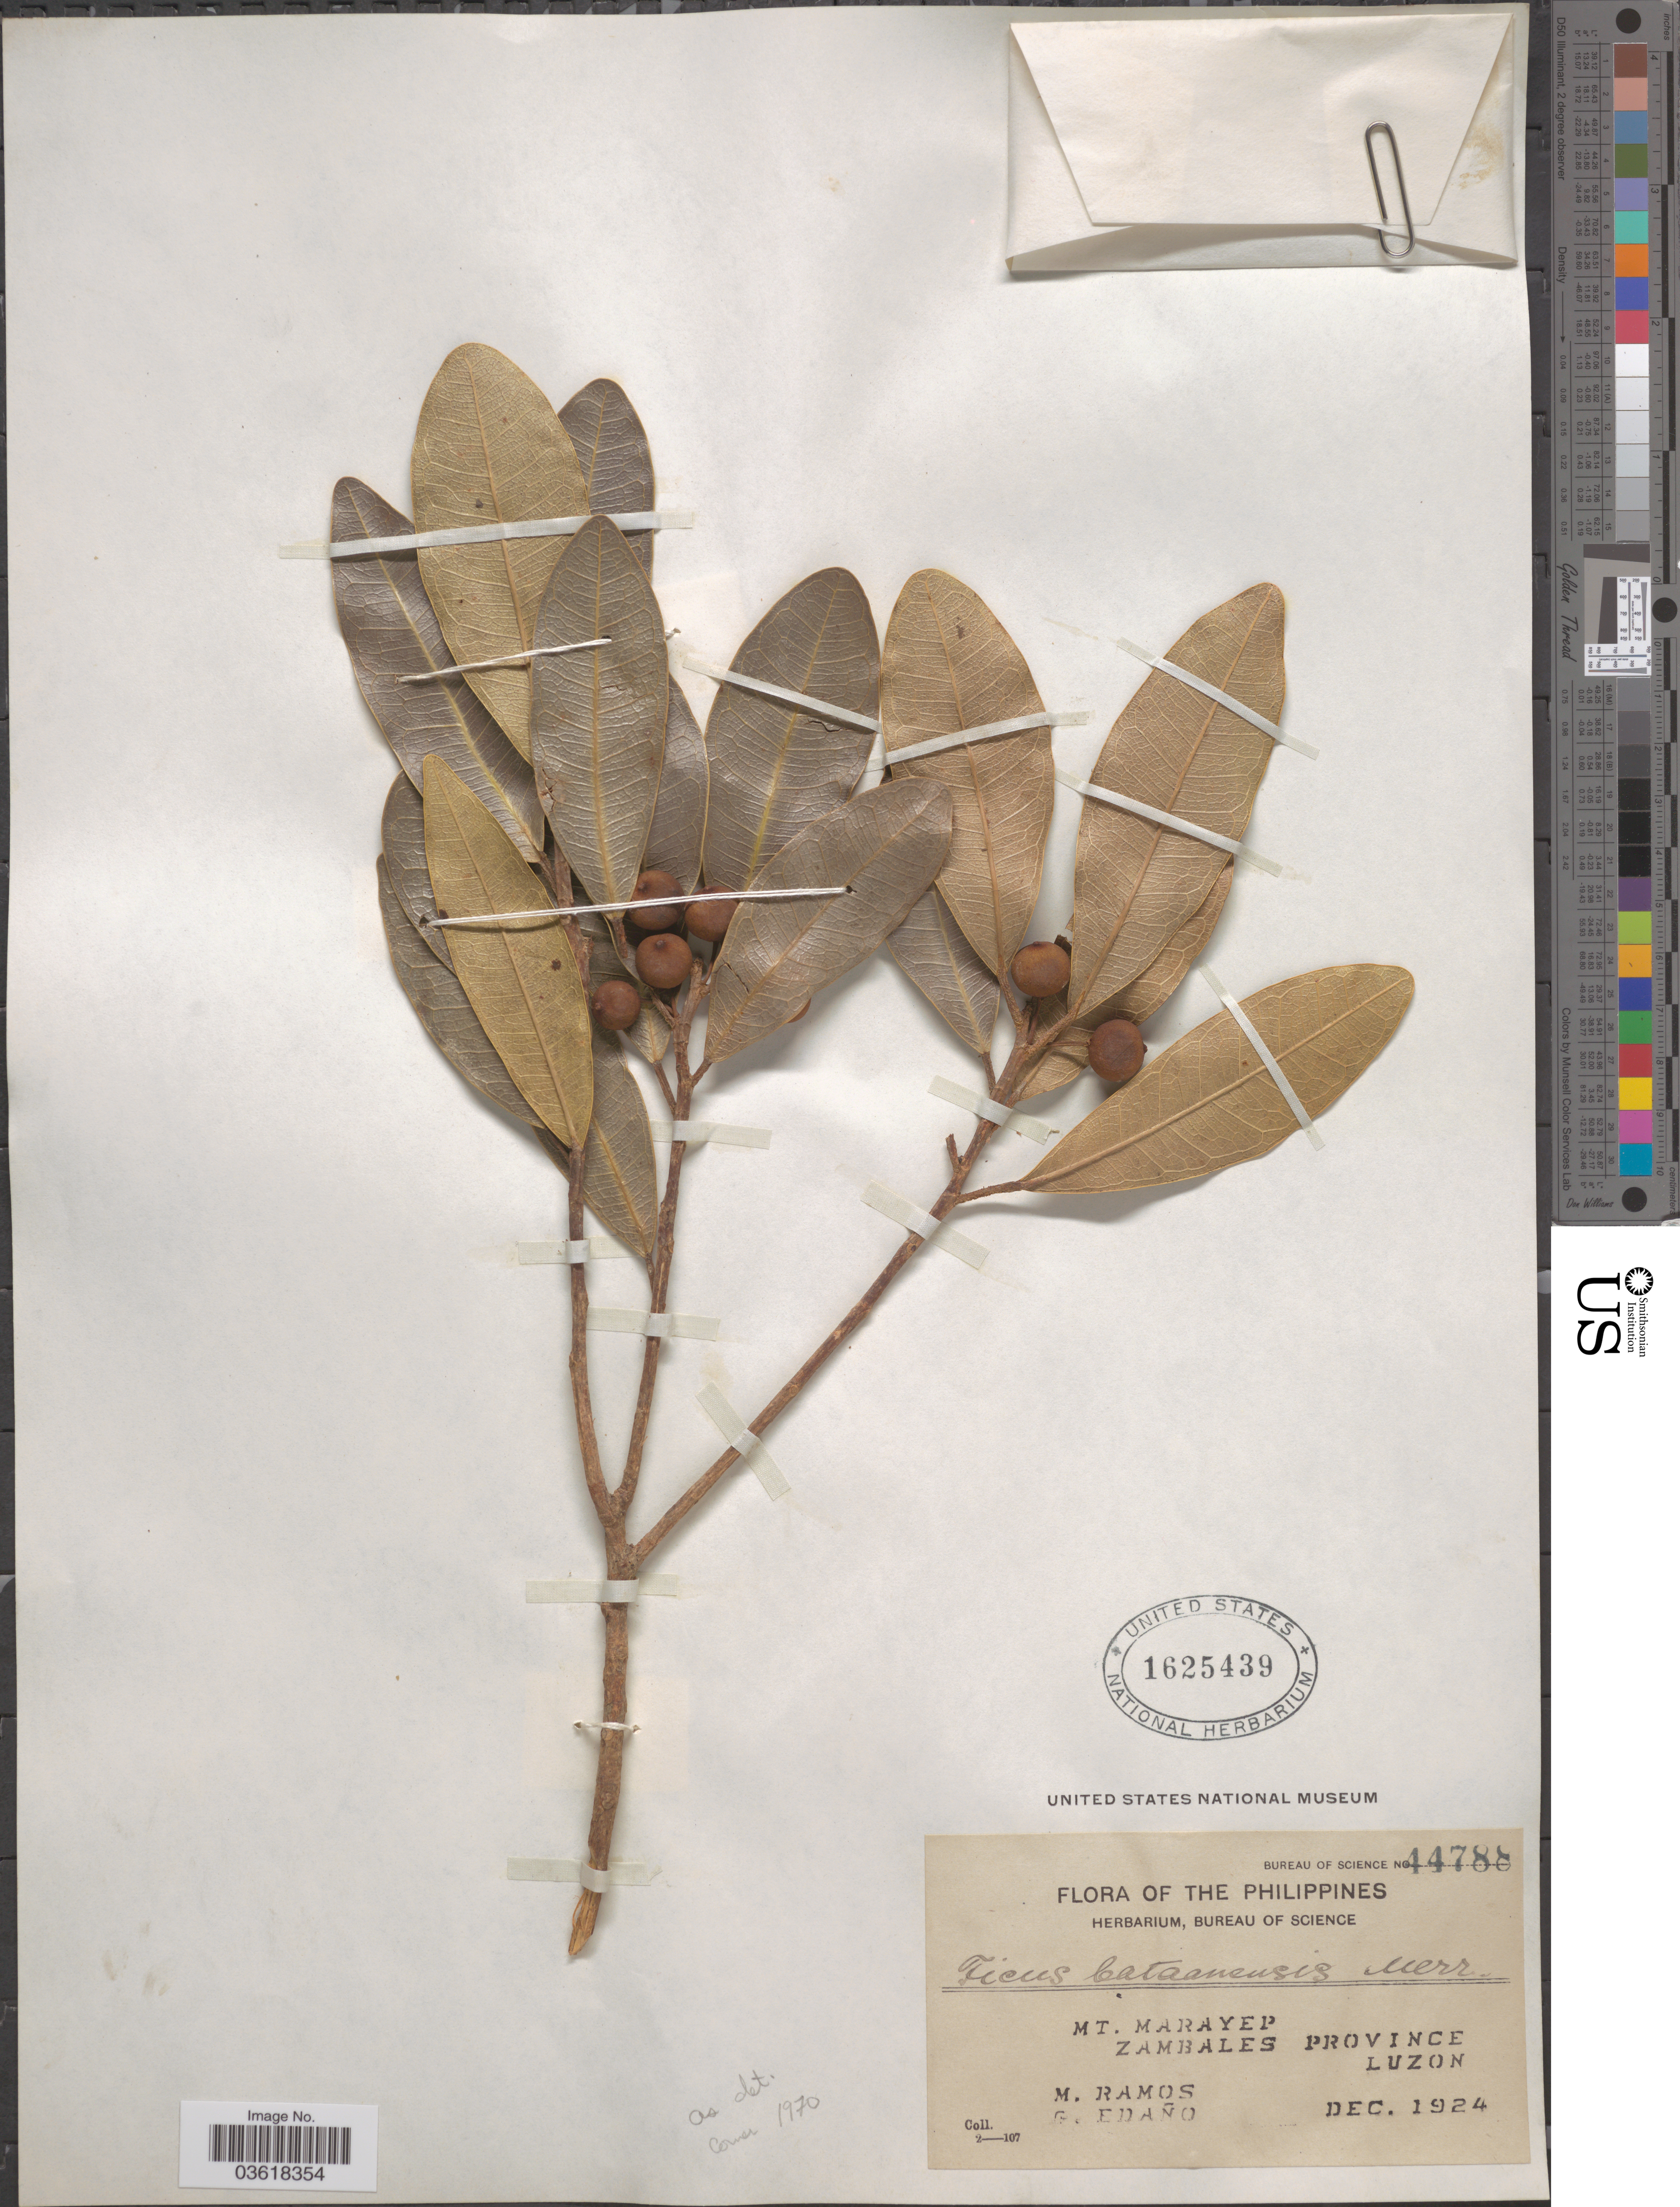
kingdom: Plantae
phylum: Tracheophyta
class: Magnoliopsida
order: Rosales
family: Moraceae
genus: Ficus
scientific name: Ficus bataanensis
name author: Merr.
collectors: M. Ramos & G. Edaño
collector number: Bureau of Science 44788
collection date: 1924-12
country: Philippines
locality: Mt. Marayep, Zambales Province, Luzon.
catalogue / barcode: US 1625439